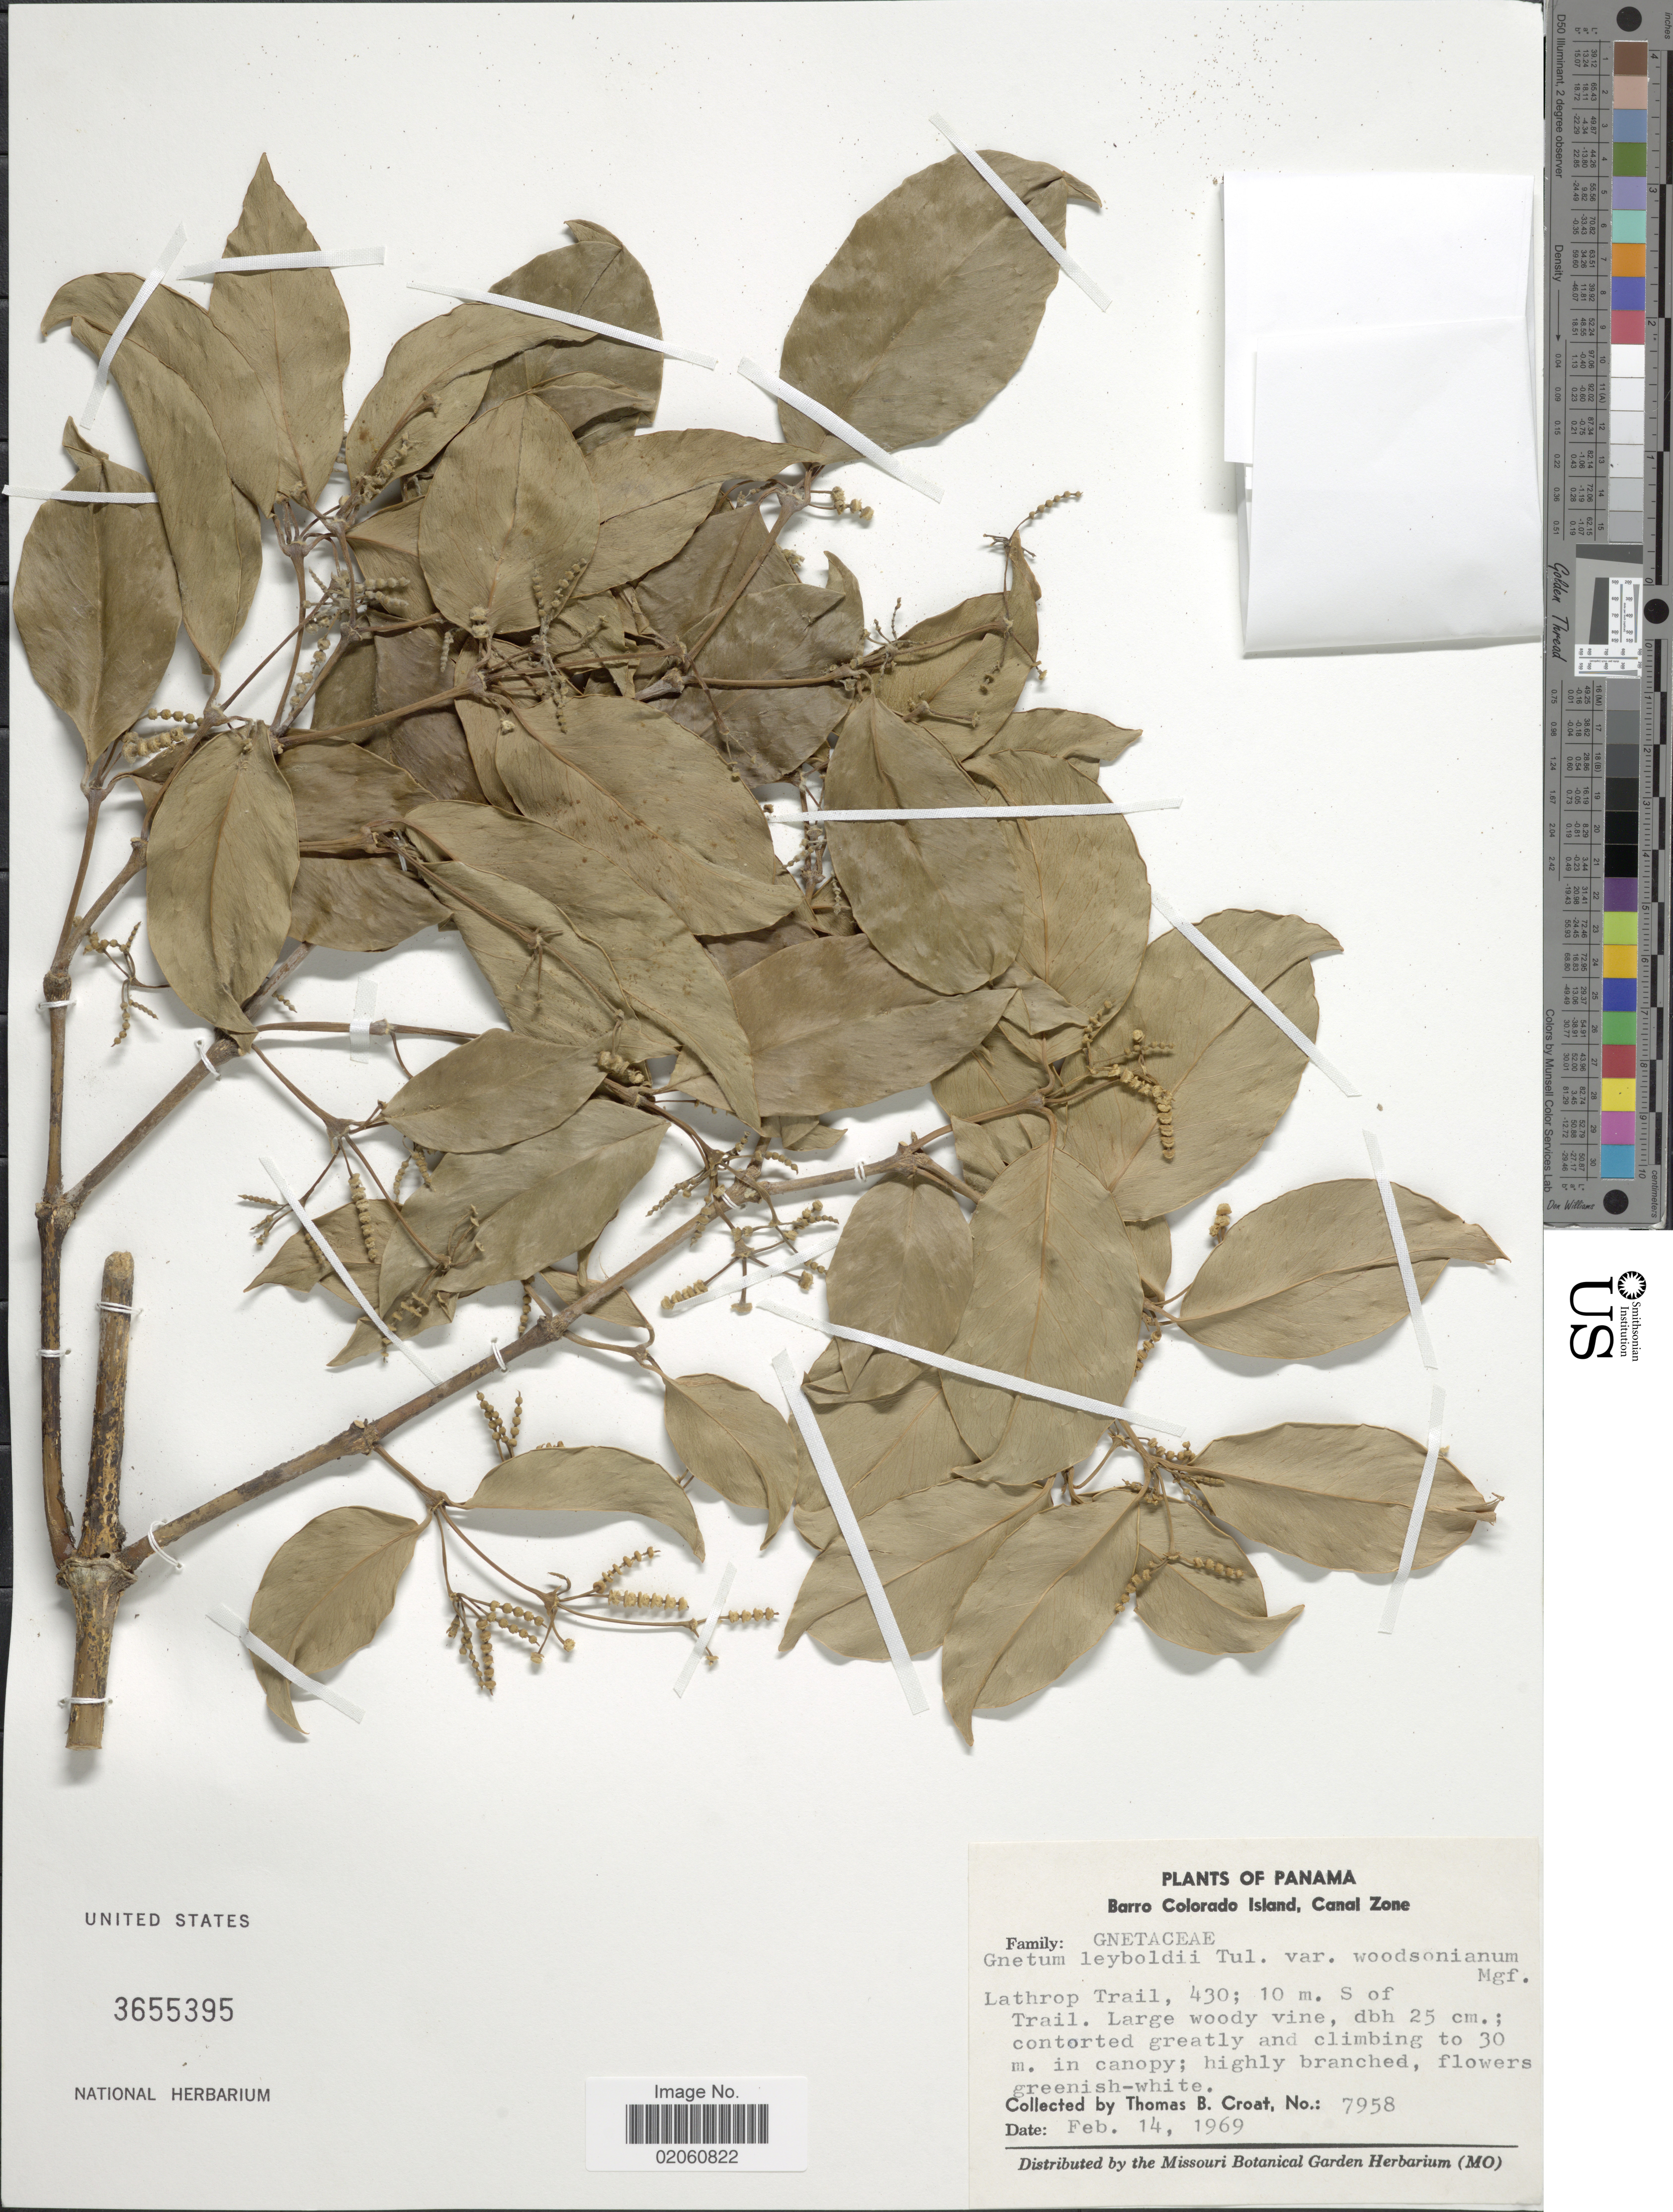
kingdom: Plantae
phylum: Tracheophyta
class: Gnetopsida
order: Gnetales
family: Gnetaceae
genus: Gnetum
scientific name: Gnetum leyboldii var. woodsonianum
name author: Markgr.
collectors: T. B. Croat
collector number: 7958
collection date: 1969-02-14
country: Panama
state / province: Panamá Oeste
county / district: Canal Zone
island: Barro Colorado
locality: Barro Colorado Island, Canal Zone, Lathrop Trail, 430; 10 m S of Trail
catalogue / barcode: US 3655395